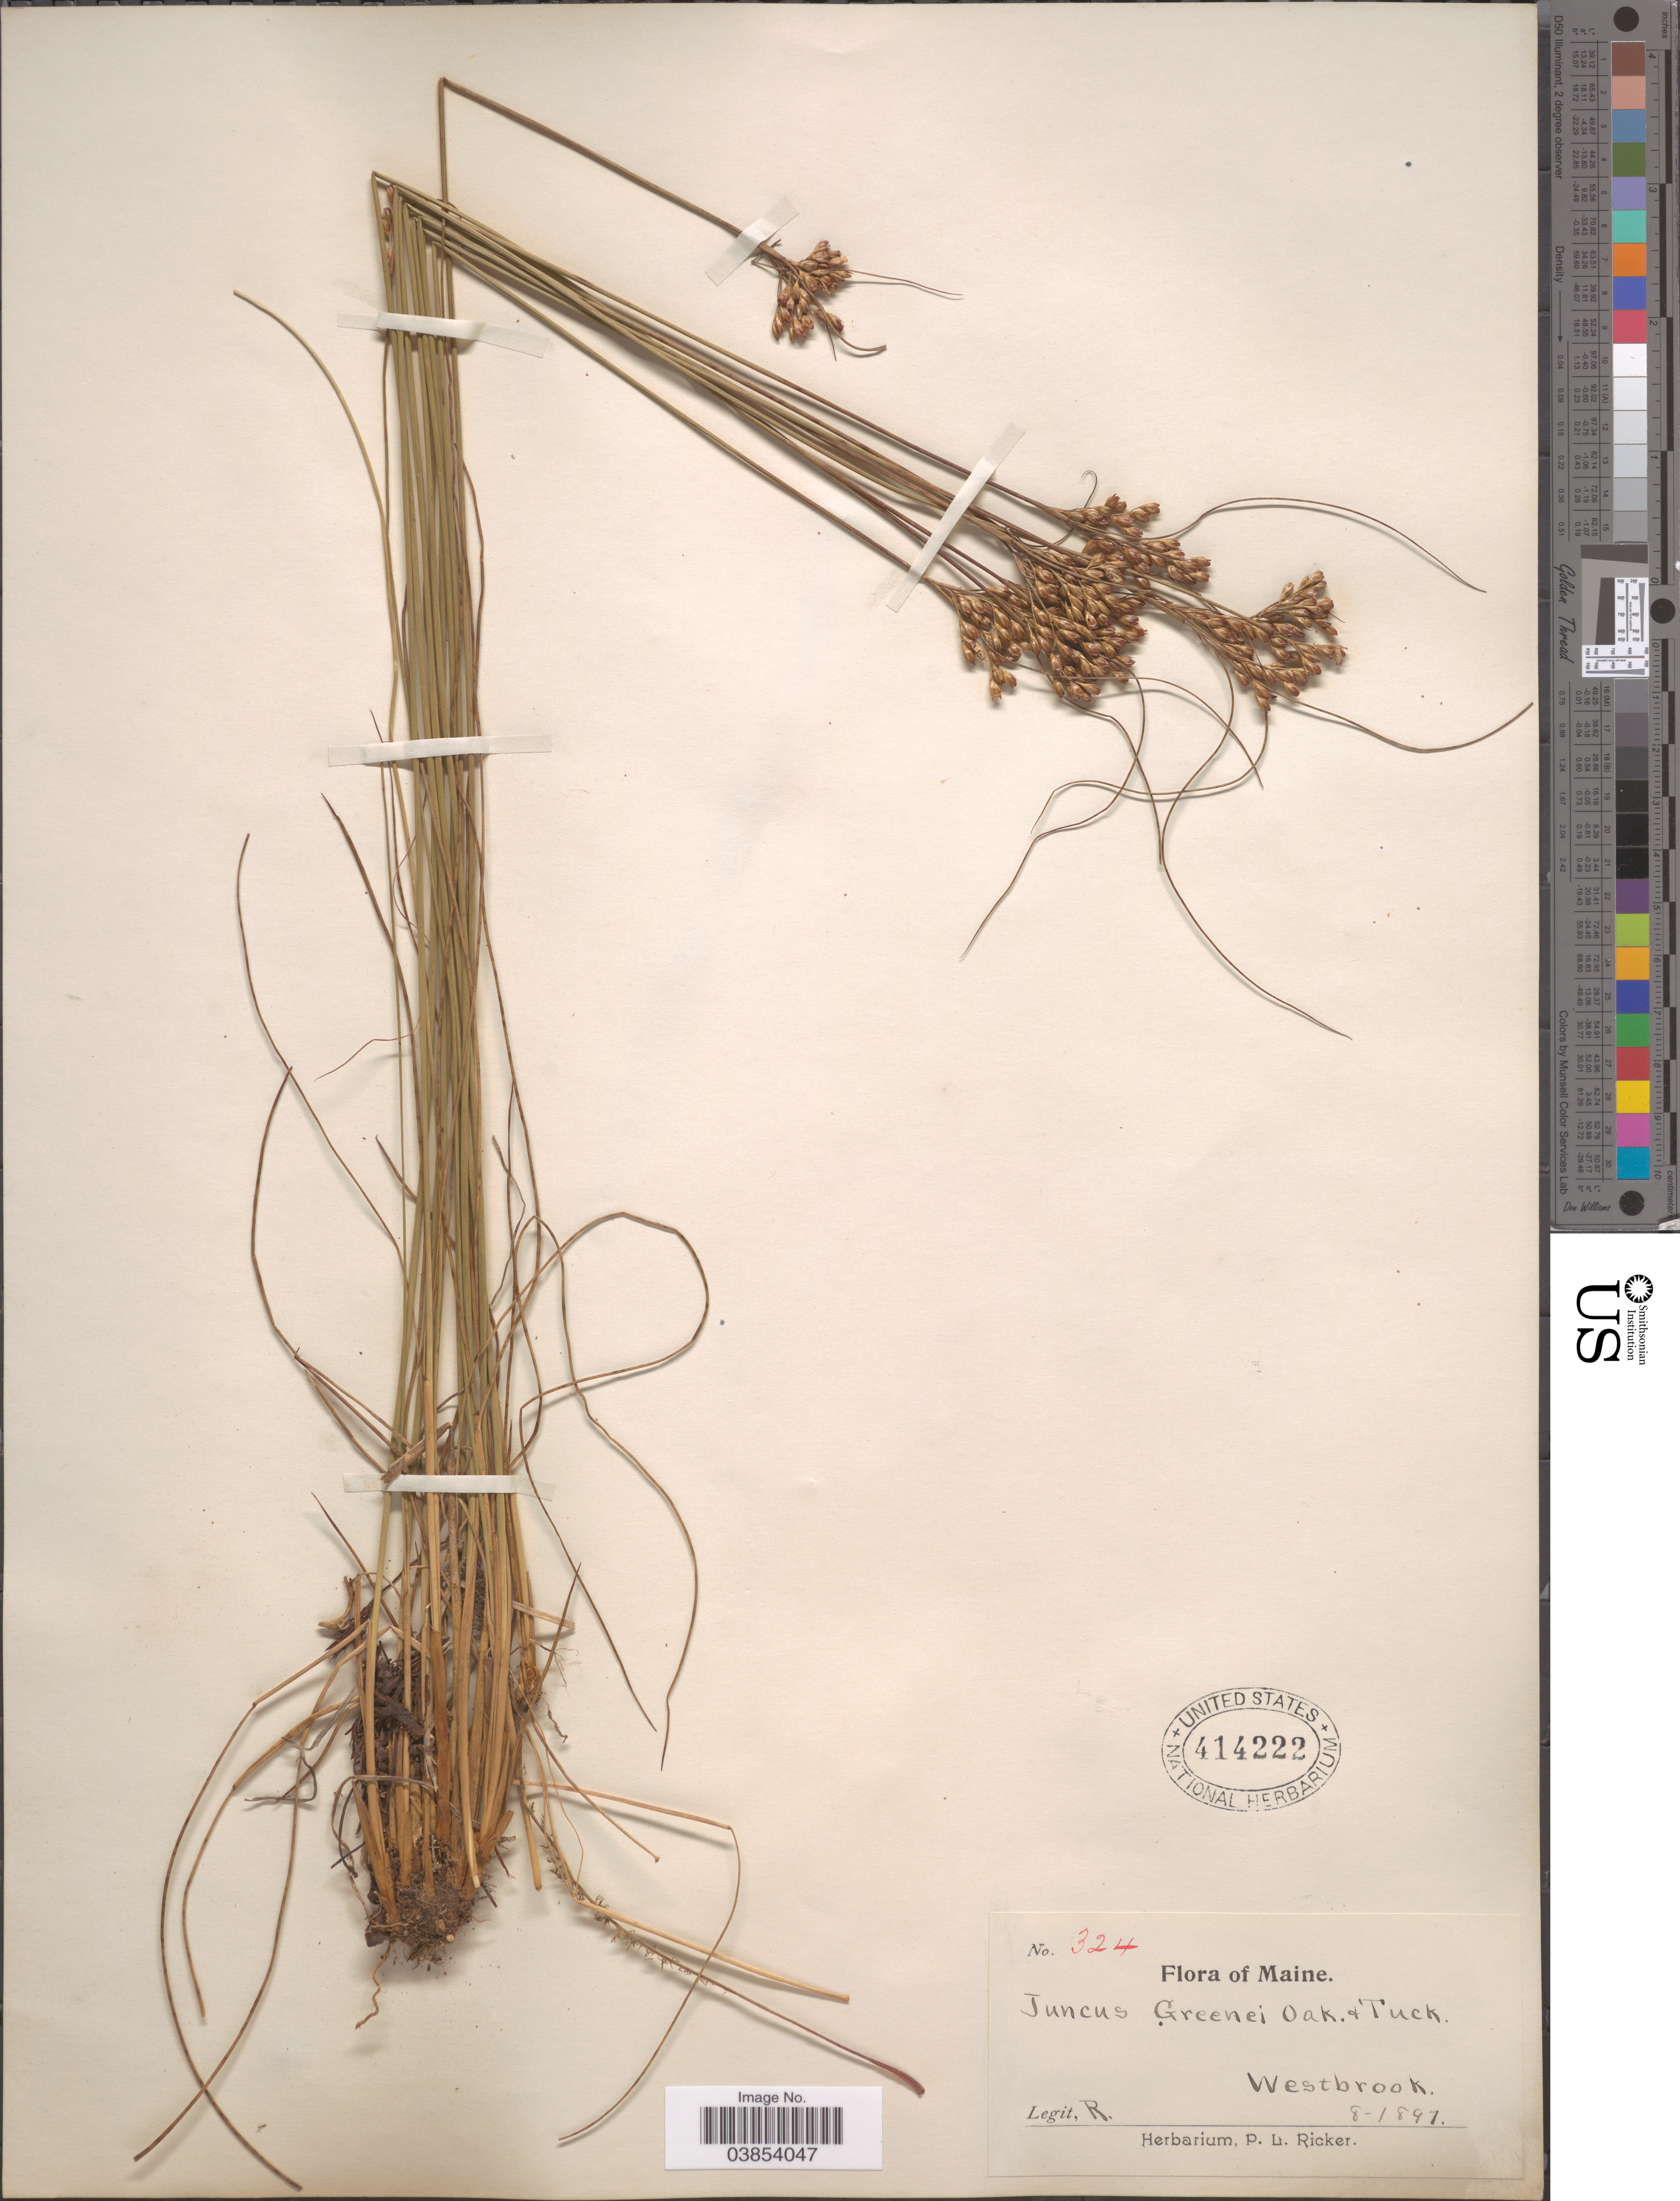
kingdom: Plantae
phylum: Tracheophyta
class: Liliopsida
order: Poales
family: Juncaceae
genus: Juncus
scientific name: Juncus greenei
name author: Oakes & Tuck.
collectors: P. Ricker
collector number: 324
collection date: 1897-08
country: United States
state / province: Maine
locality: Westbrook.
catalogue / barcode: US 414222